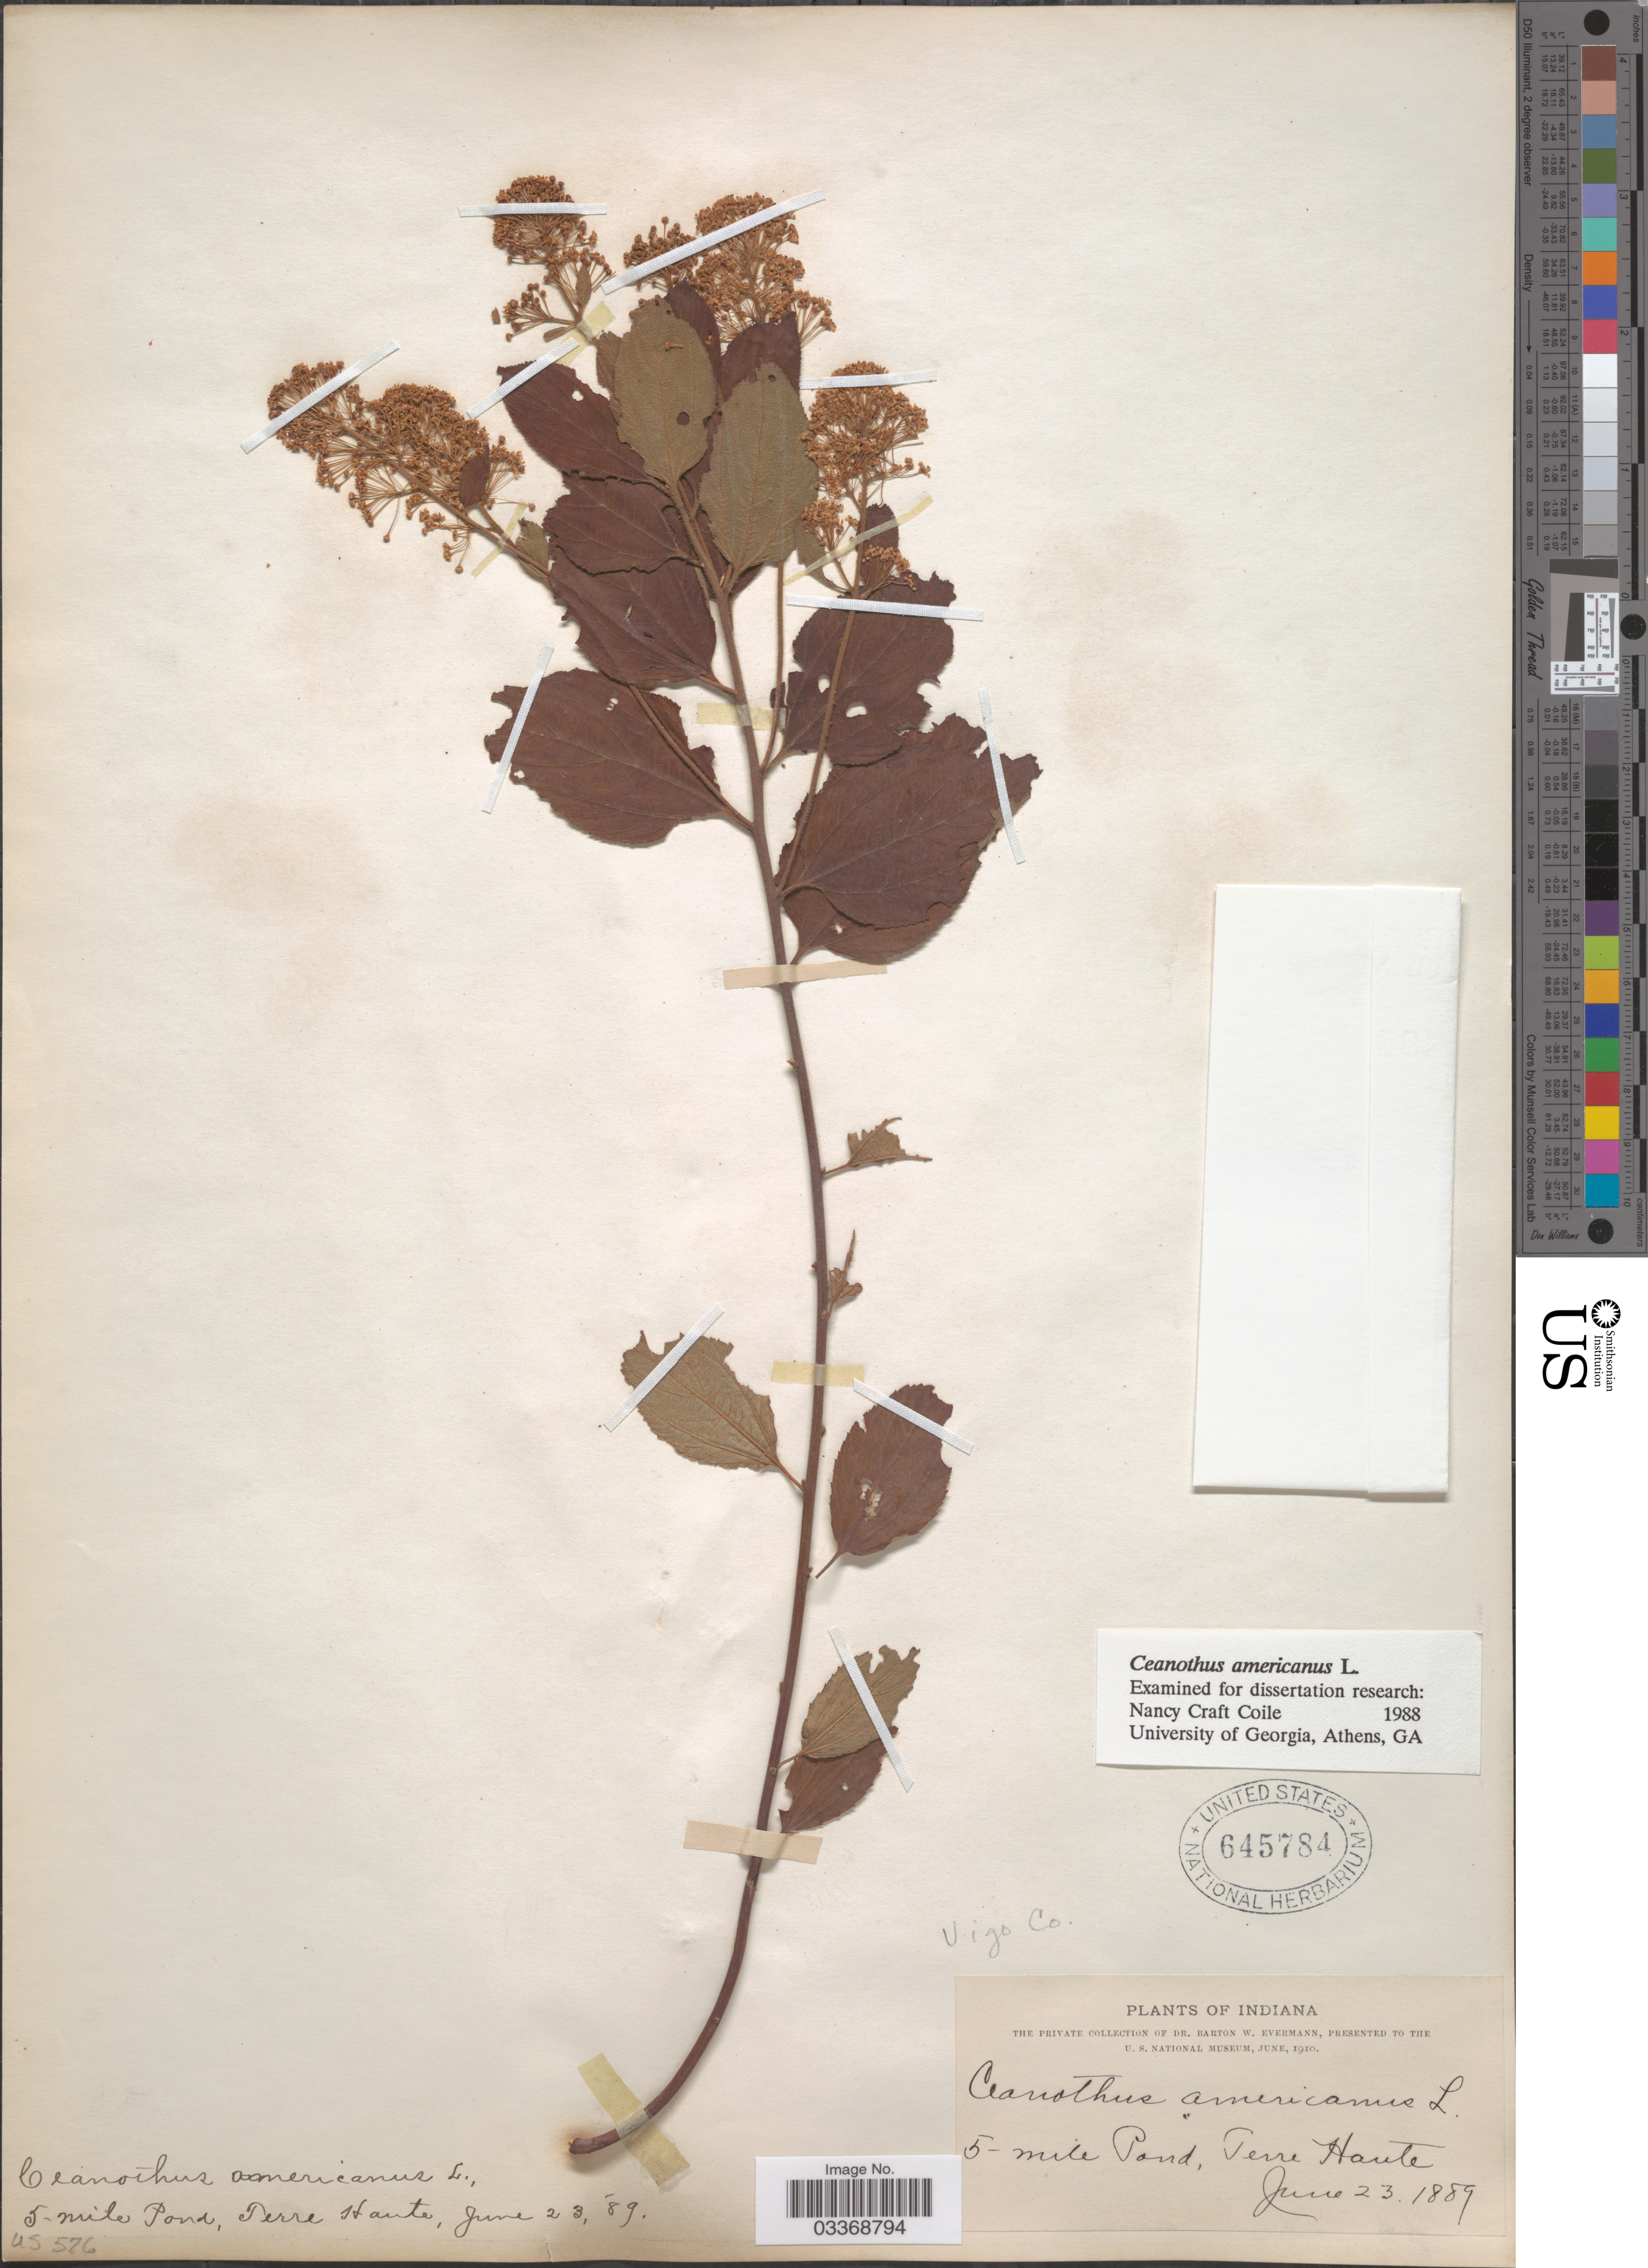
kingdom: Plantae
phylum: Tracheophyta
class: Magnoliopsida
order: Rosales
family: Rhamnaceae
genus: Ceanothus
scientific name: Ceanothus americanus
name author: L.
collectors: B. W. Evermann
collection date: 1889-06-23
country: United States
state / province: Indiana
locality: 5-mile Pond, Terre Haute. Vigo Co.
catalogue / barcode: US 645784